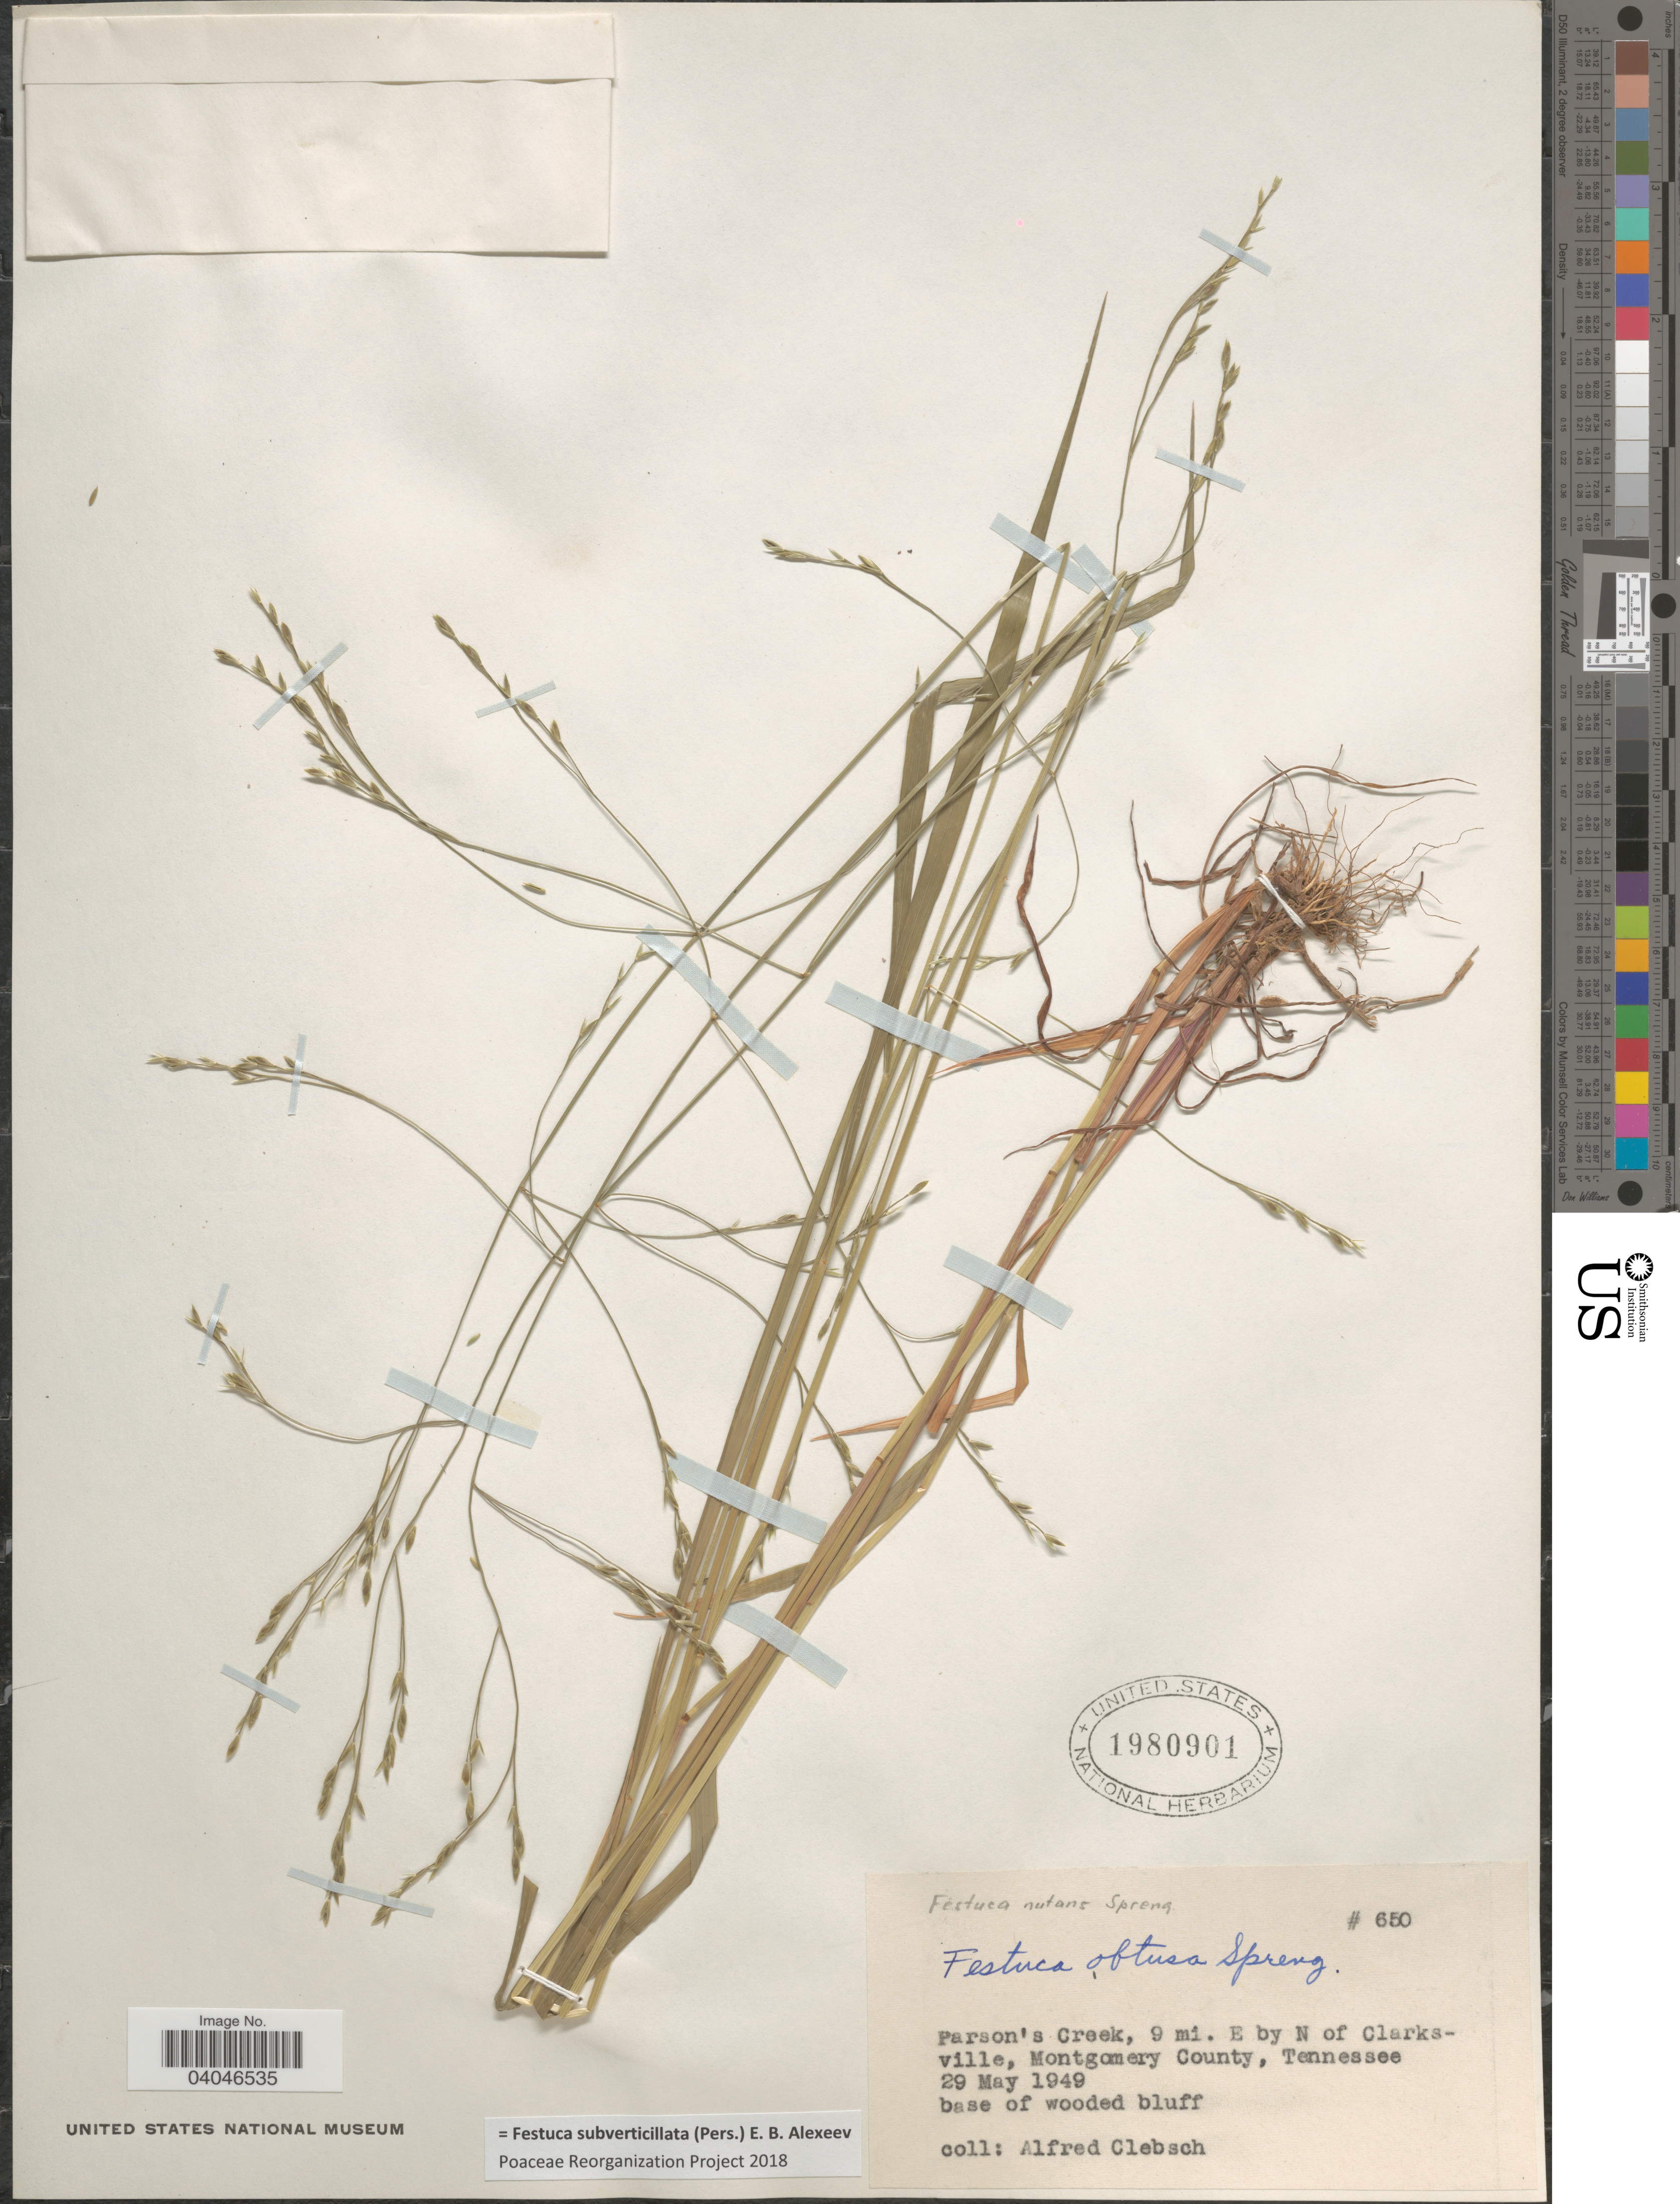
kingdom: Plantae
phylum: Tracheophyta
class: Liliopsida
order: Poales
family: Poaceae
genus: Festuca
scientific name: Festuca subverticillata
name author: (Pers.) E.B. Alexeev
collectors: A. Clebsch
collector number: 650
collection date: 1949-05-29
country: United States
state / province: Tennessee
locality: Parson's Creek, 9 mi. E by N of Clarksville, Montgomery County.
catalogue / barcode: US 1980901